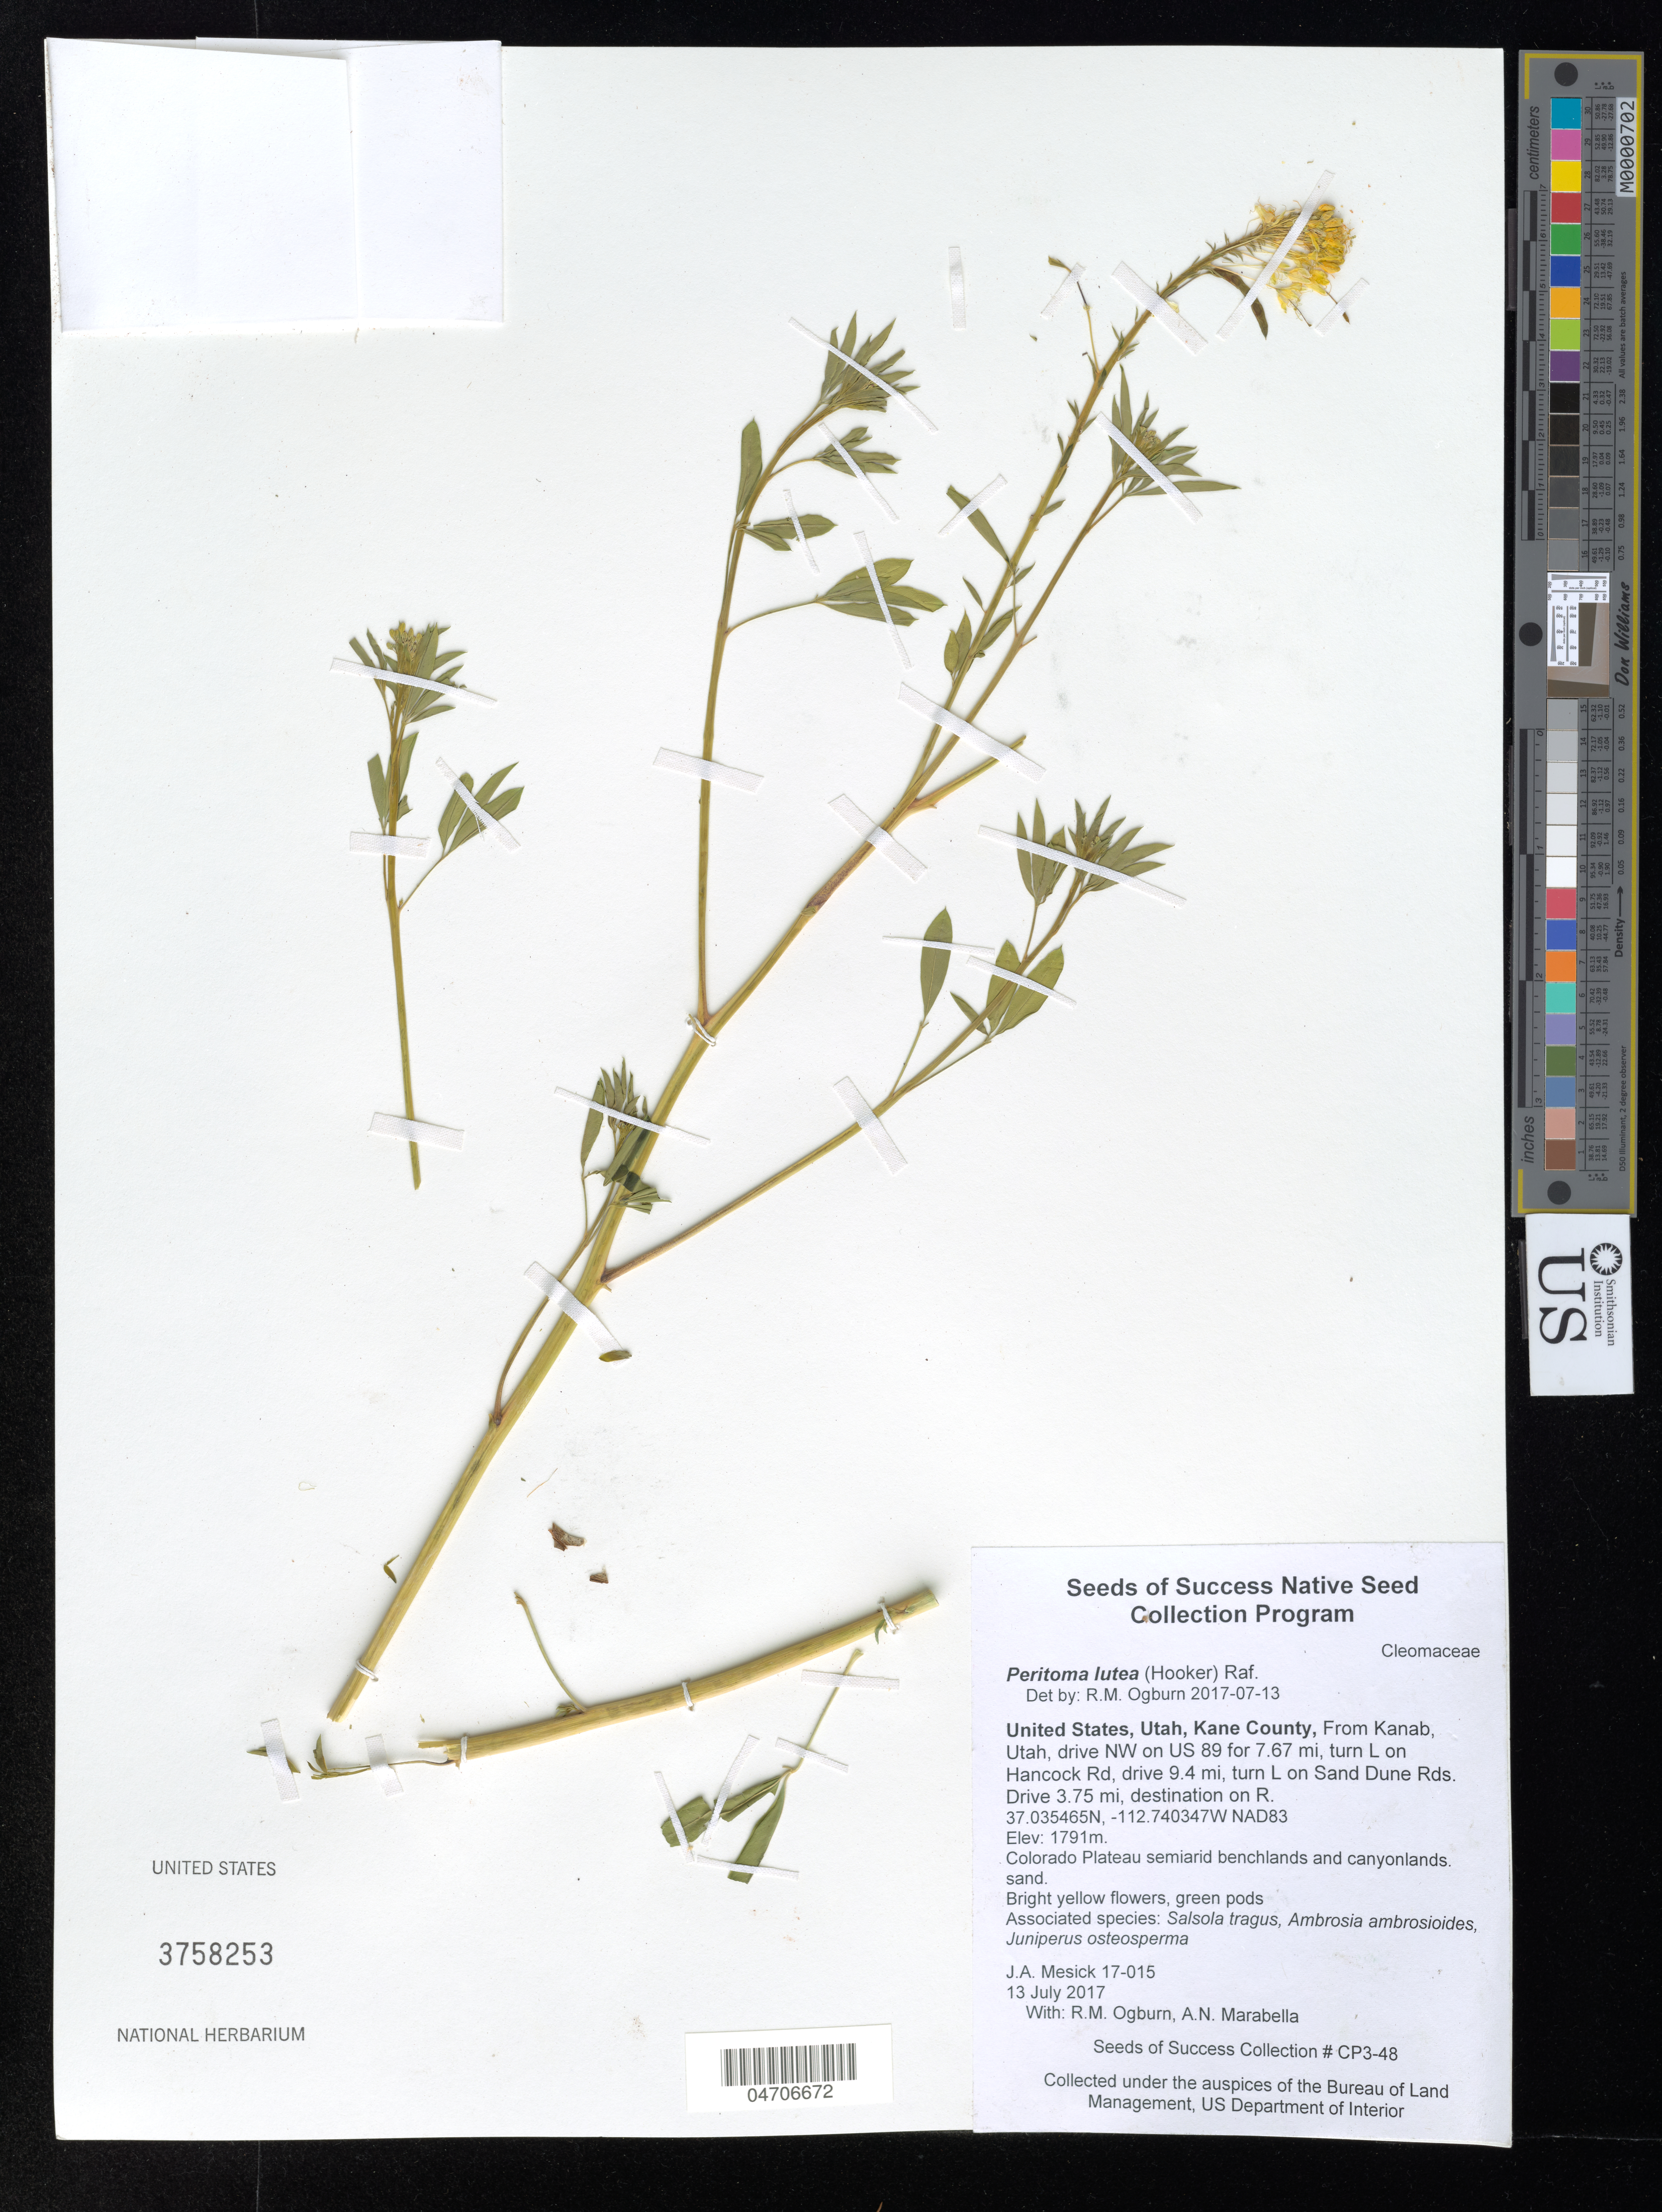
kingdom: Plantae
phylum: Tracheophyta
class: Magnoliopsida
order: Brassicales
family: Cleomaceae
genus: Peritoma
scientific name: Peritoma lutea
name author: (Hook.) Raf.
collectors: J. Mesick, R. Ogburn & A. Marabella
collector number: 17-015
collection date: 2017-07-13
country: United States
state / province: Utah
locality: Kane County, From Kanab, Utah, drive NW on US 89 for 7.67 mi, turn L on Hancock Rd, drive 9.4 mi, turn L on Sand Dune Rds. Drive 3.75 mi, destination on R. Colorado Plateau semiarid benchlands and canyonlands.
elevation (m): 1791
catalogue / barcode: US 3758253